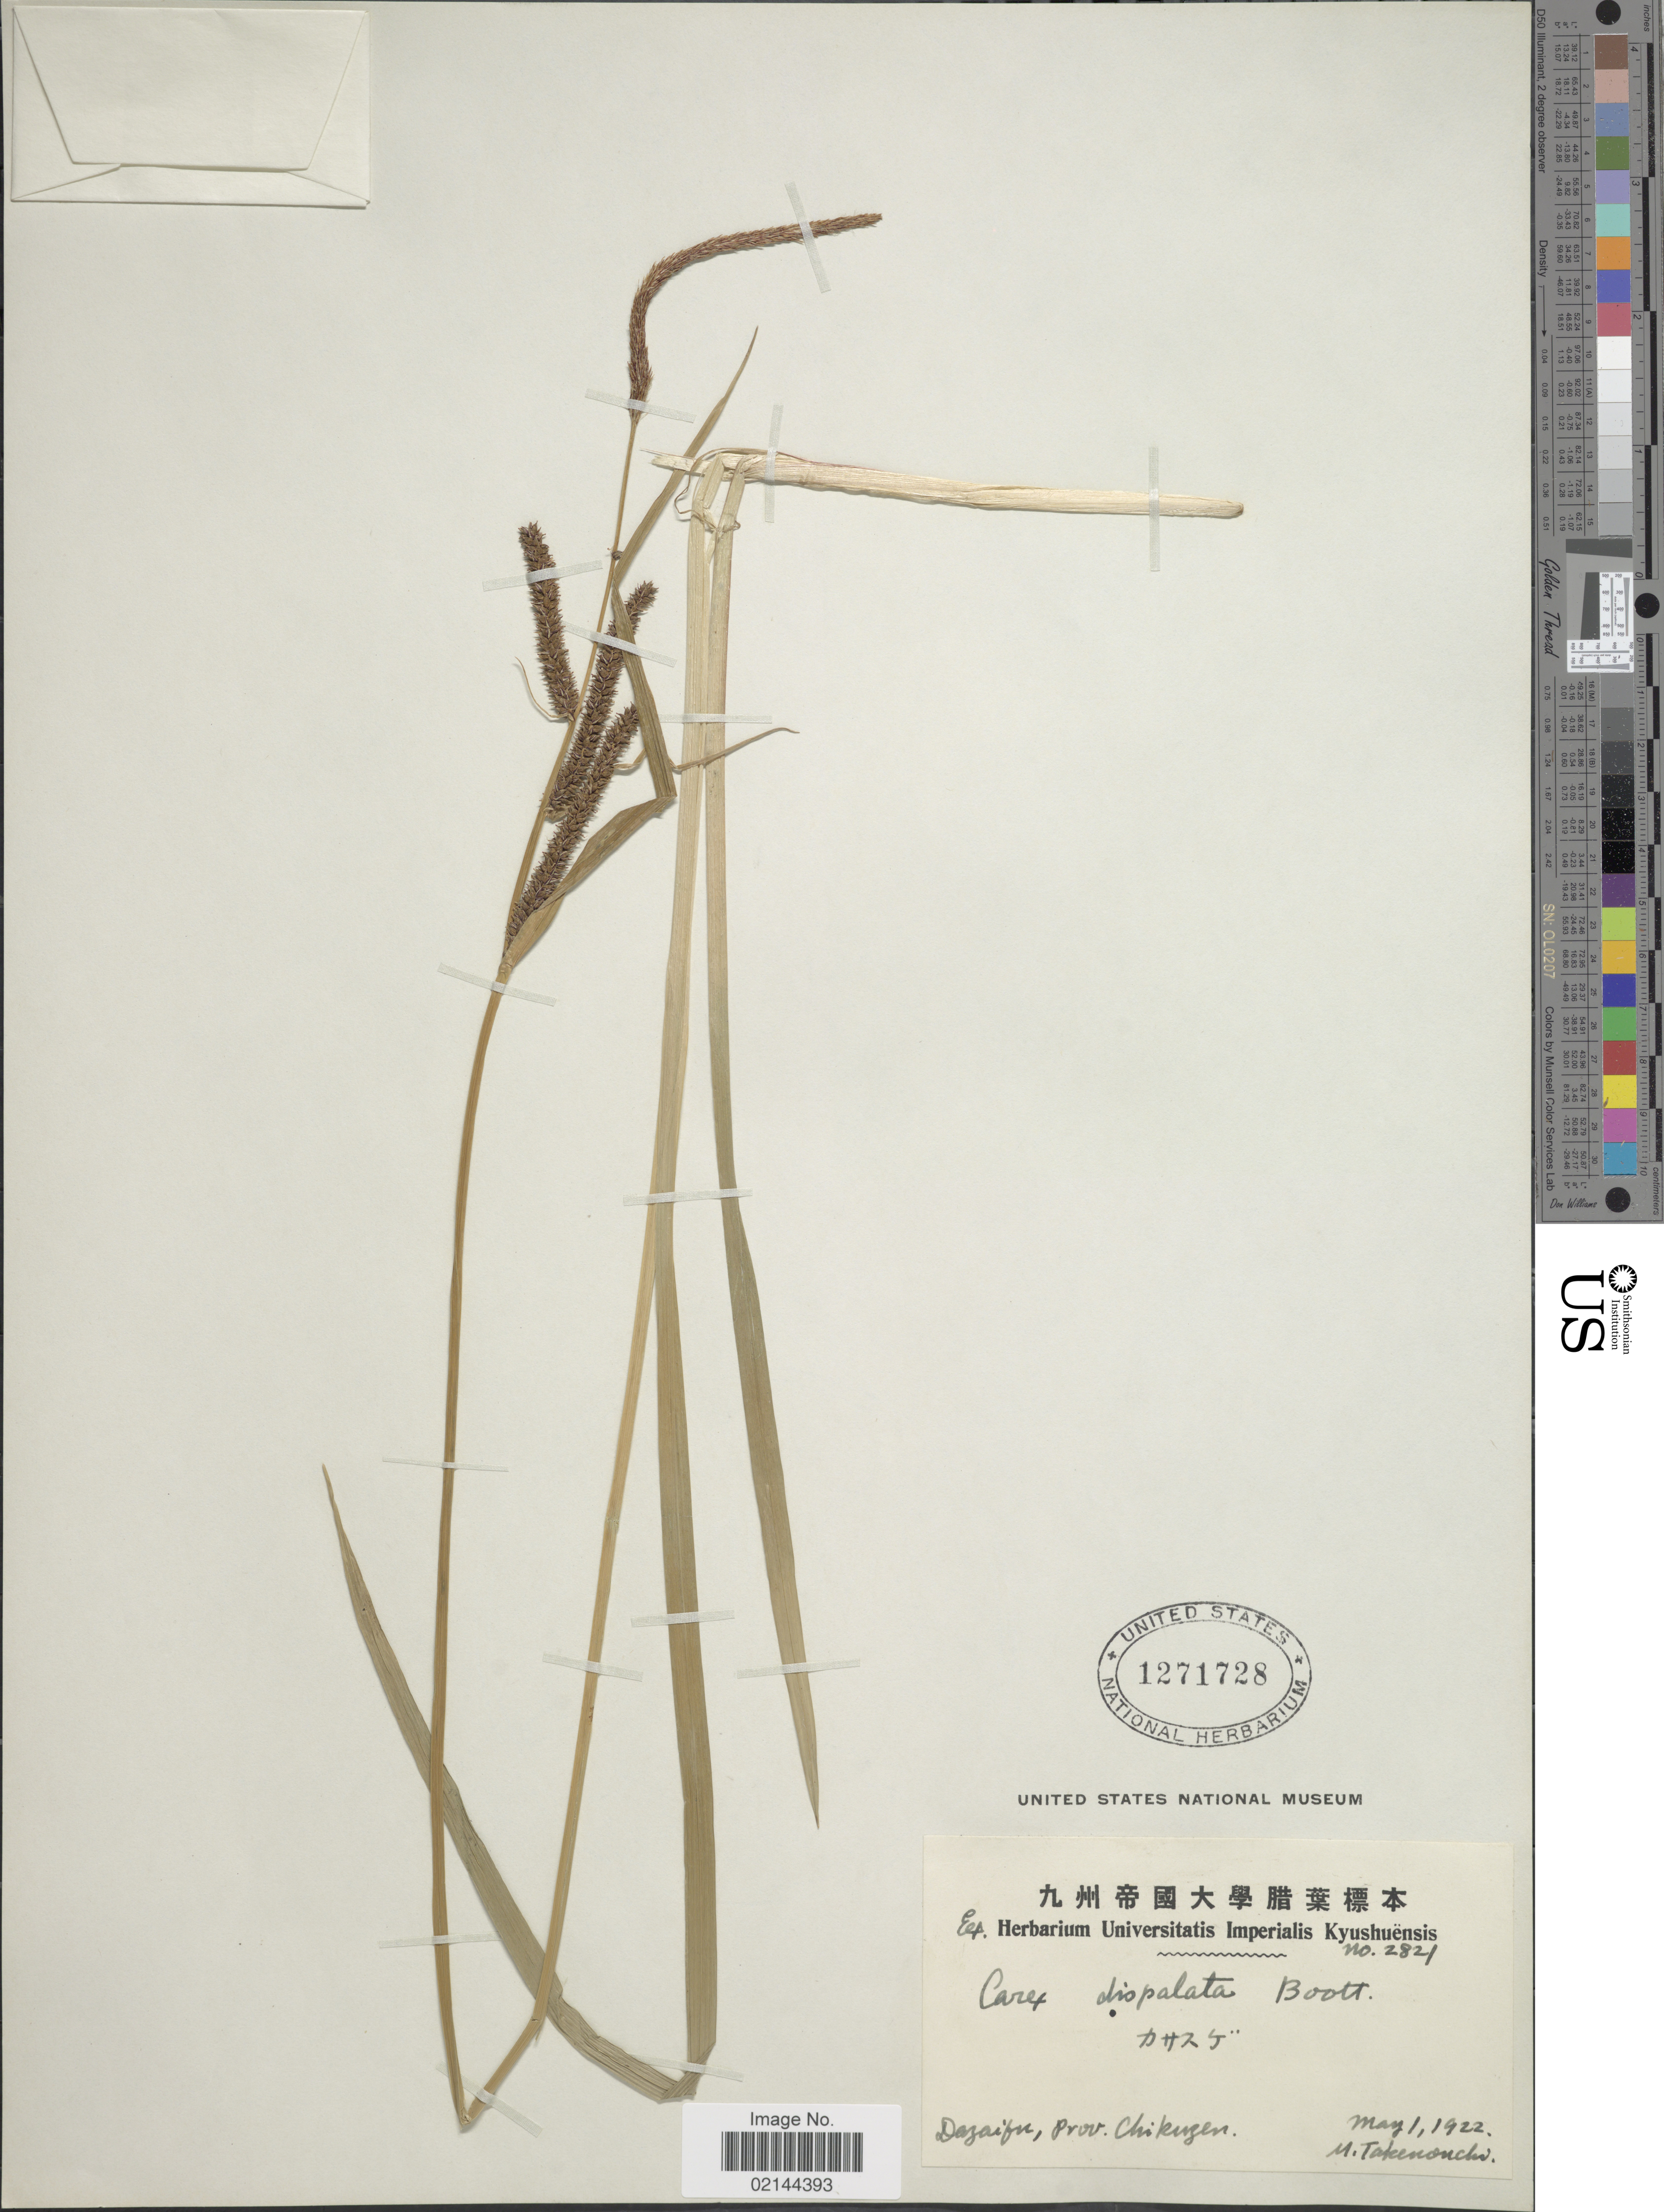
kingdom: Plantae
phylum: Tracheophyta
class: Liliopsida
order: Poales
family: Cyperaceae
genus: Carex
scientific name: Carex dispalata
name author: Boott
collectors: M. Takenouchi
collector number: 2821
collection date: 1922-05-01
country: Japan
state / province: Hukuoka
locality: Dazaifu, Prov. Chikuzen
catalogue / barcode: US 1271728